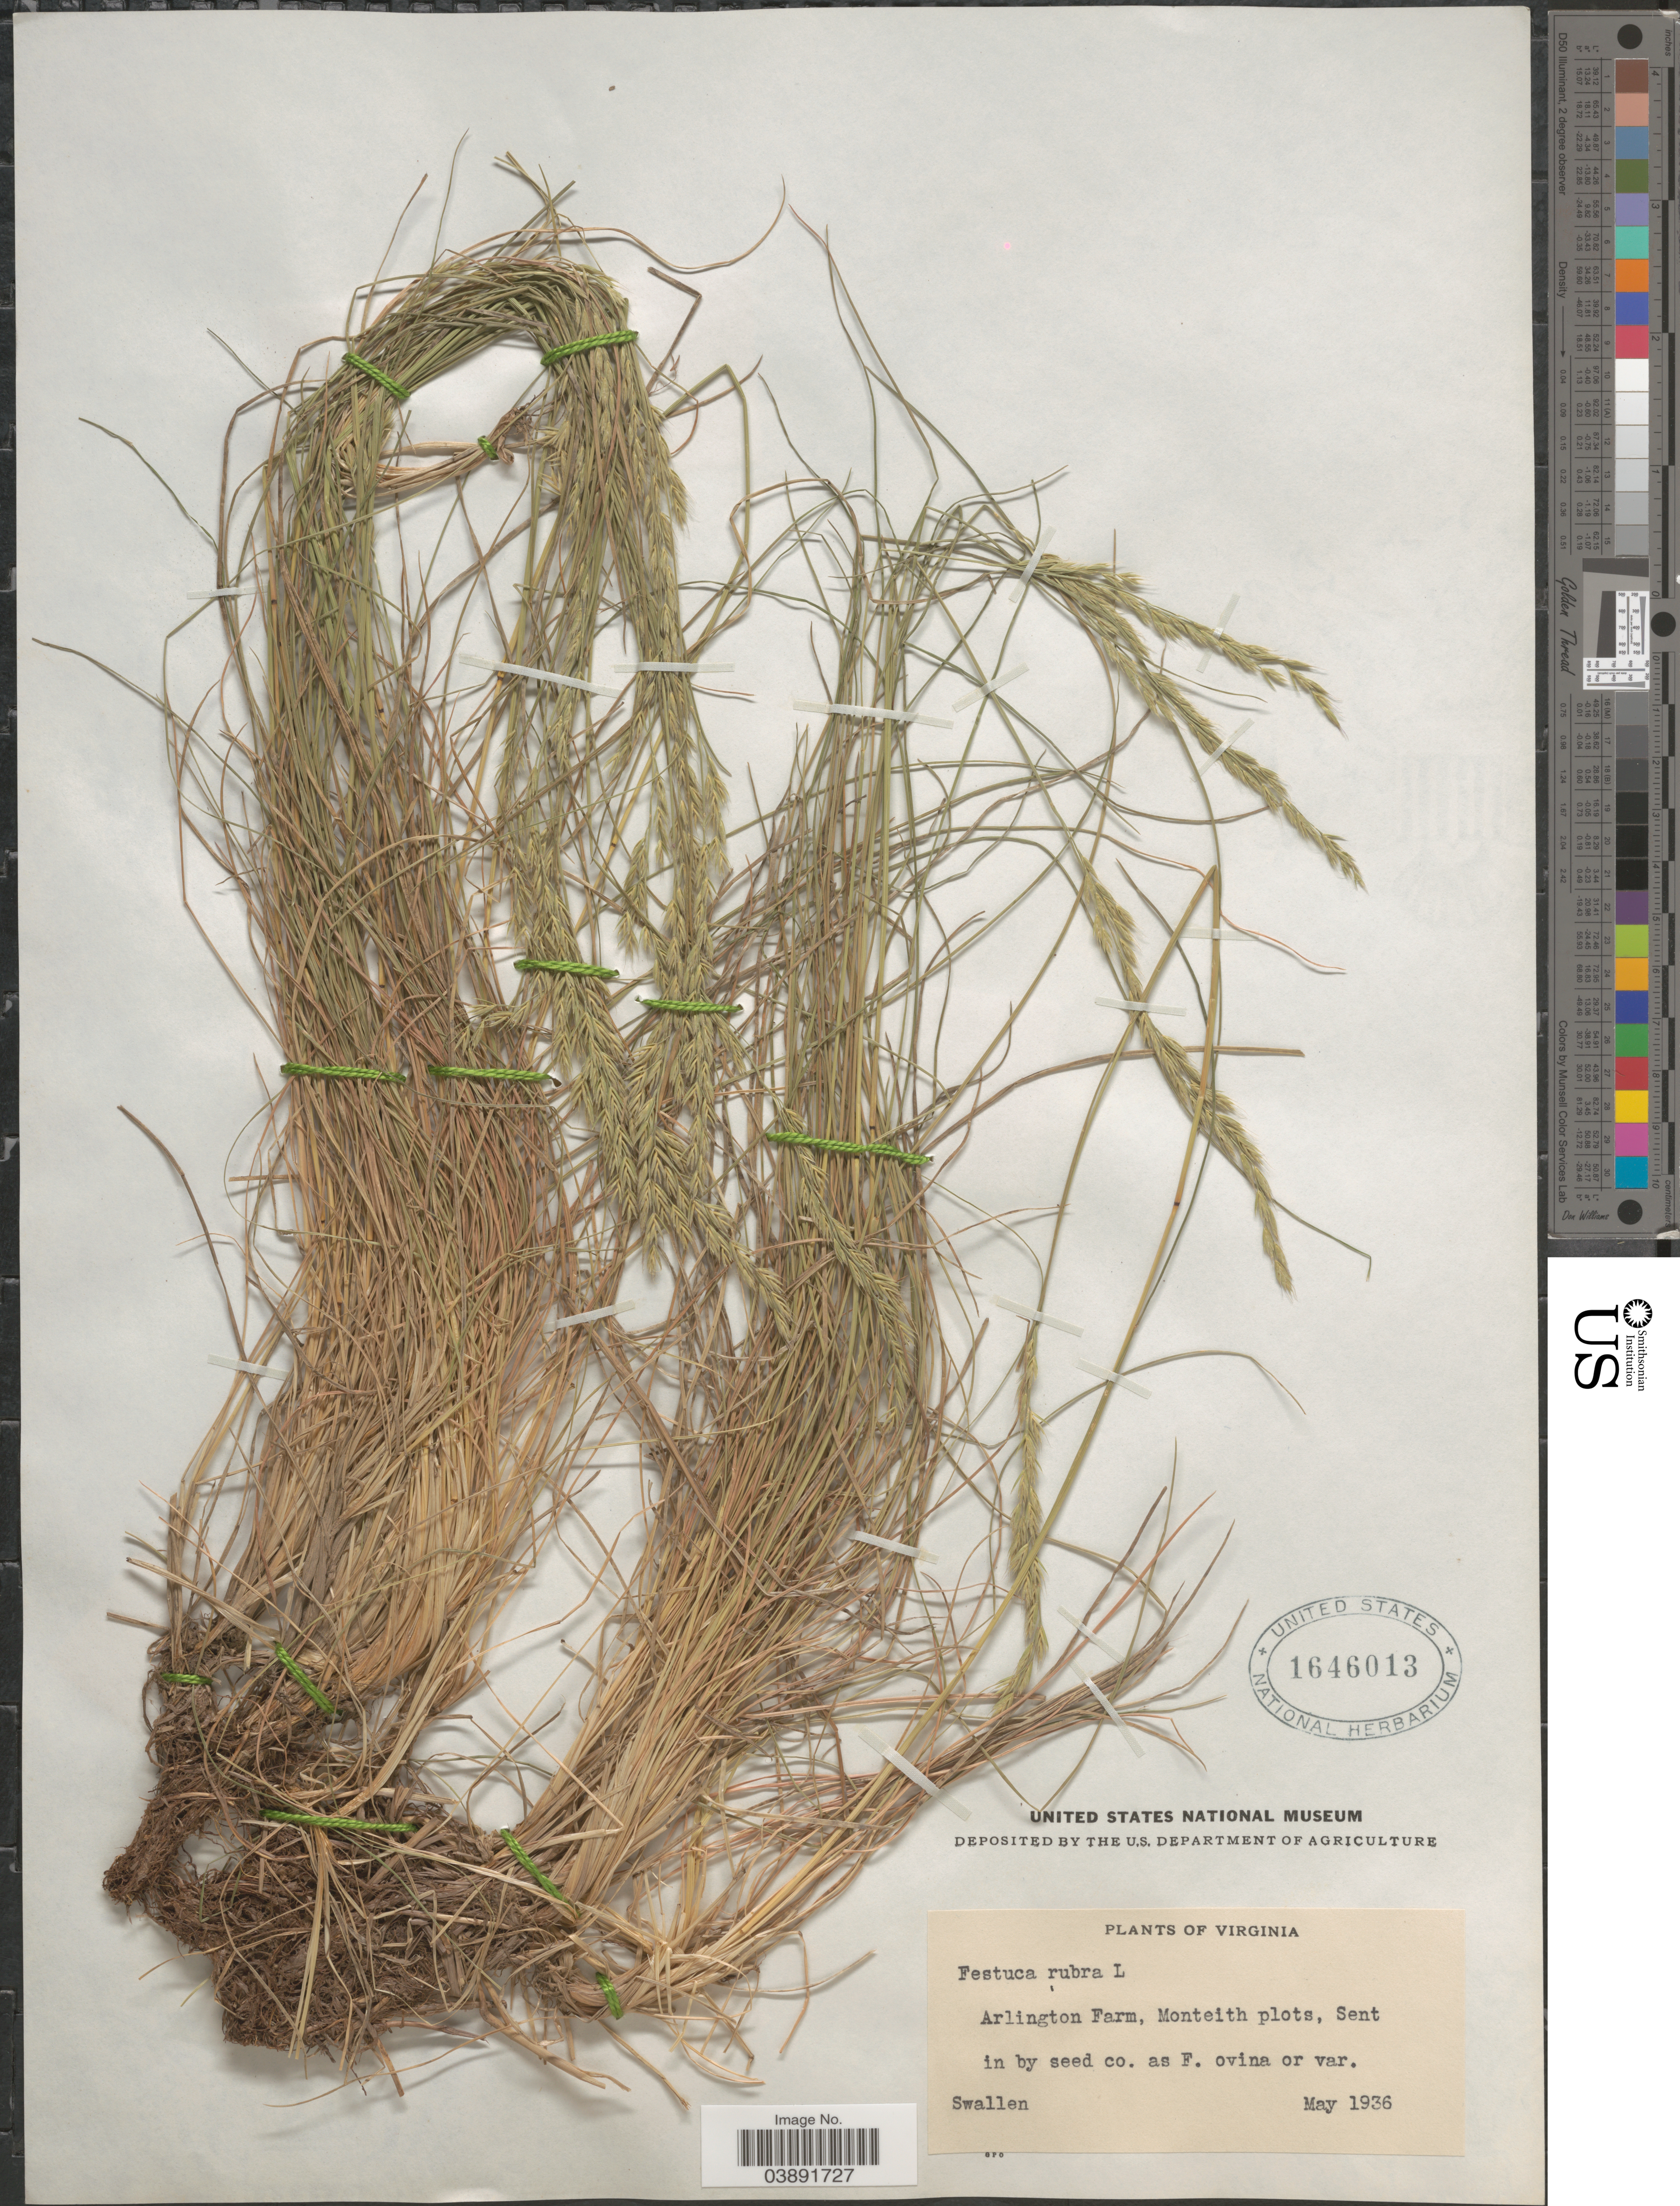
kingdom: Plantae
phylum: Tracheophyta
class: Liliopsida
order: Poales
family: Poaceae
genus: Festuca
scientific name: Festuca rubra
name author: L.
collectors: Swallen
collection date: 1936-05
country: United States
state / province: Virginia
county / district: Arlington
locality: Arlington Farm, Monteith plots.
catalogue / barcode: US 1646013